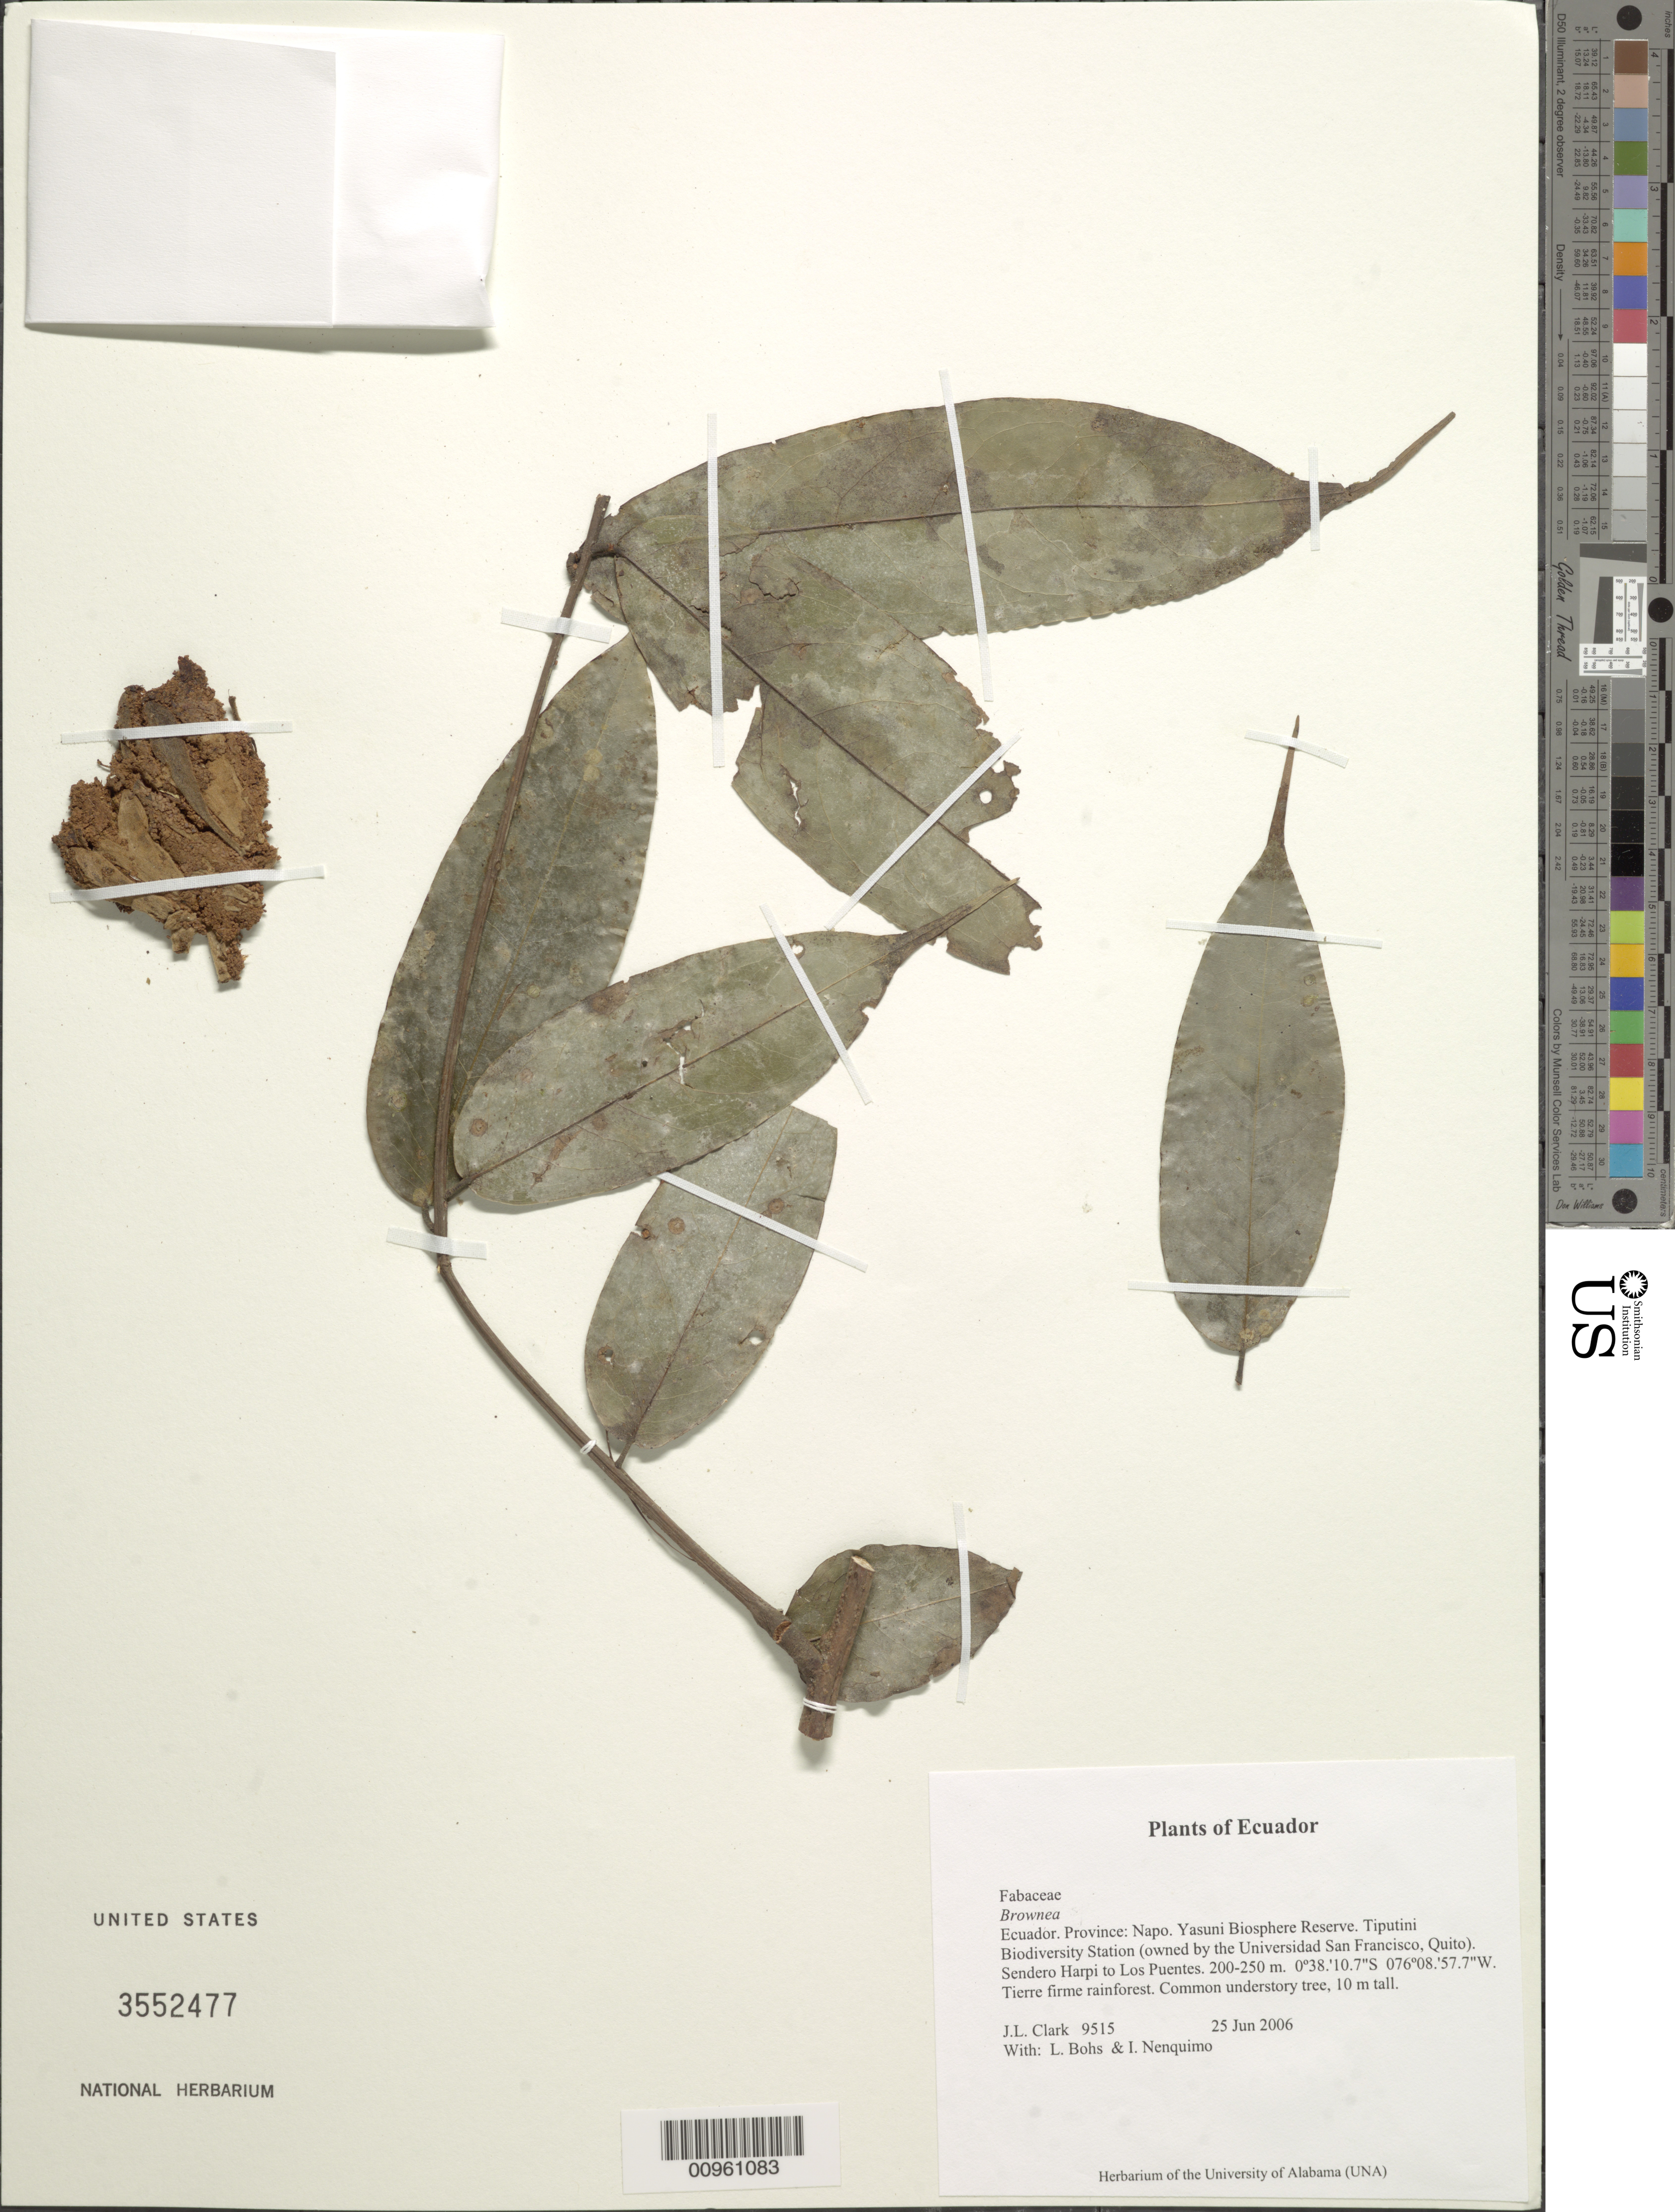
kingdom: Plantae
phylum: Tracheophyta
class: Magnoliopsida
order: Fabales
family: Fabaceae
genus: Bauhinia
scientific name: Bauhinia sp.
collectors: J. L. Clark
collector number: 9515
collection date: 2006-06-25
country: Ecuador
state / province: Napo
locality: Yasuni Biosphere Reserve, Tiputini Biodiversity Station (owned by the Universidad San Francisco, Quito)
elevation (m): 200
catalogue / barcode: US 3552477